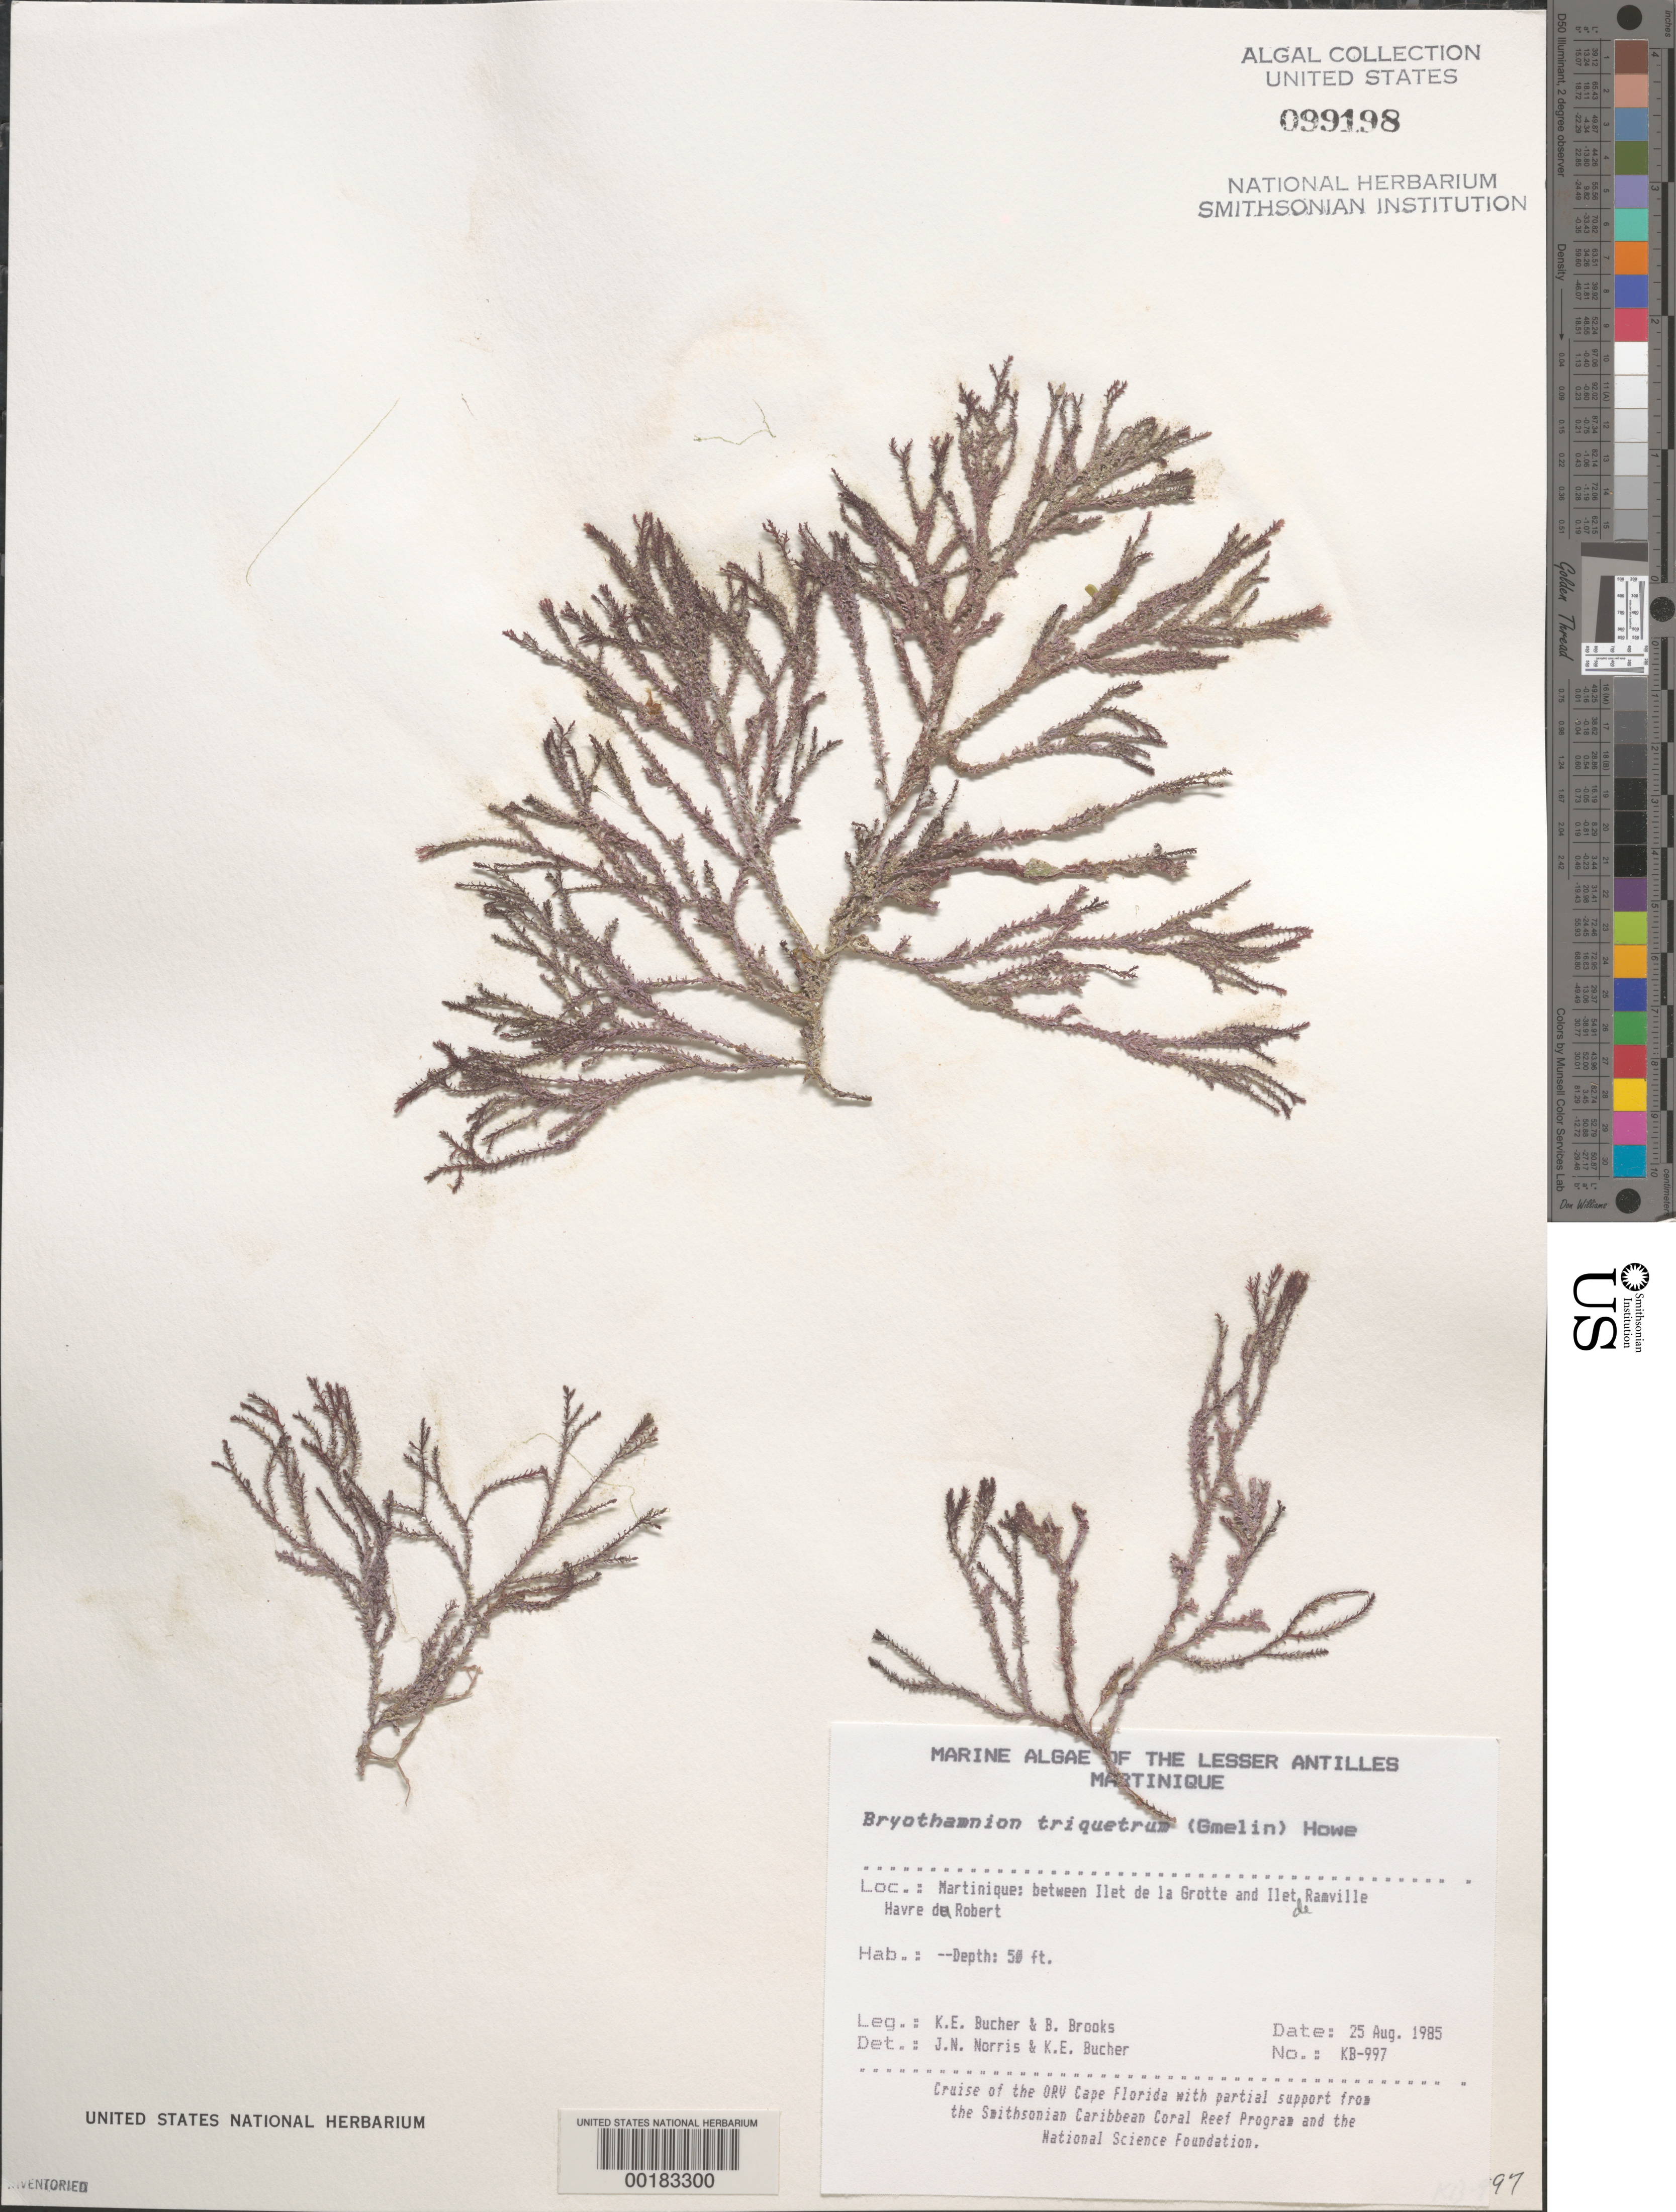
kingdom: Plantae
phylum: Rhodophyta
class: Florideophyceae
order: Ceramiales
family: Rhodomelaceae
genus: Alsidium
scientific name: Alsidium triquetrum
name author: (S.G. Gmel.) Trevis.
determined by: Algae name updating Project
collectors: K. E. Bucher & B. Brooks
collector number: Kb-997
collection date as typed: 25 Aug 1985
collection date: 1985-08-25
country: Martinique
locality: Between Ilet de la Grotte and Ilet de Ramville, Havre du Robert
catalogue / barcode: US 99198